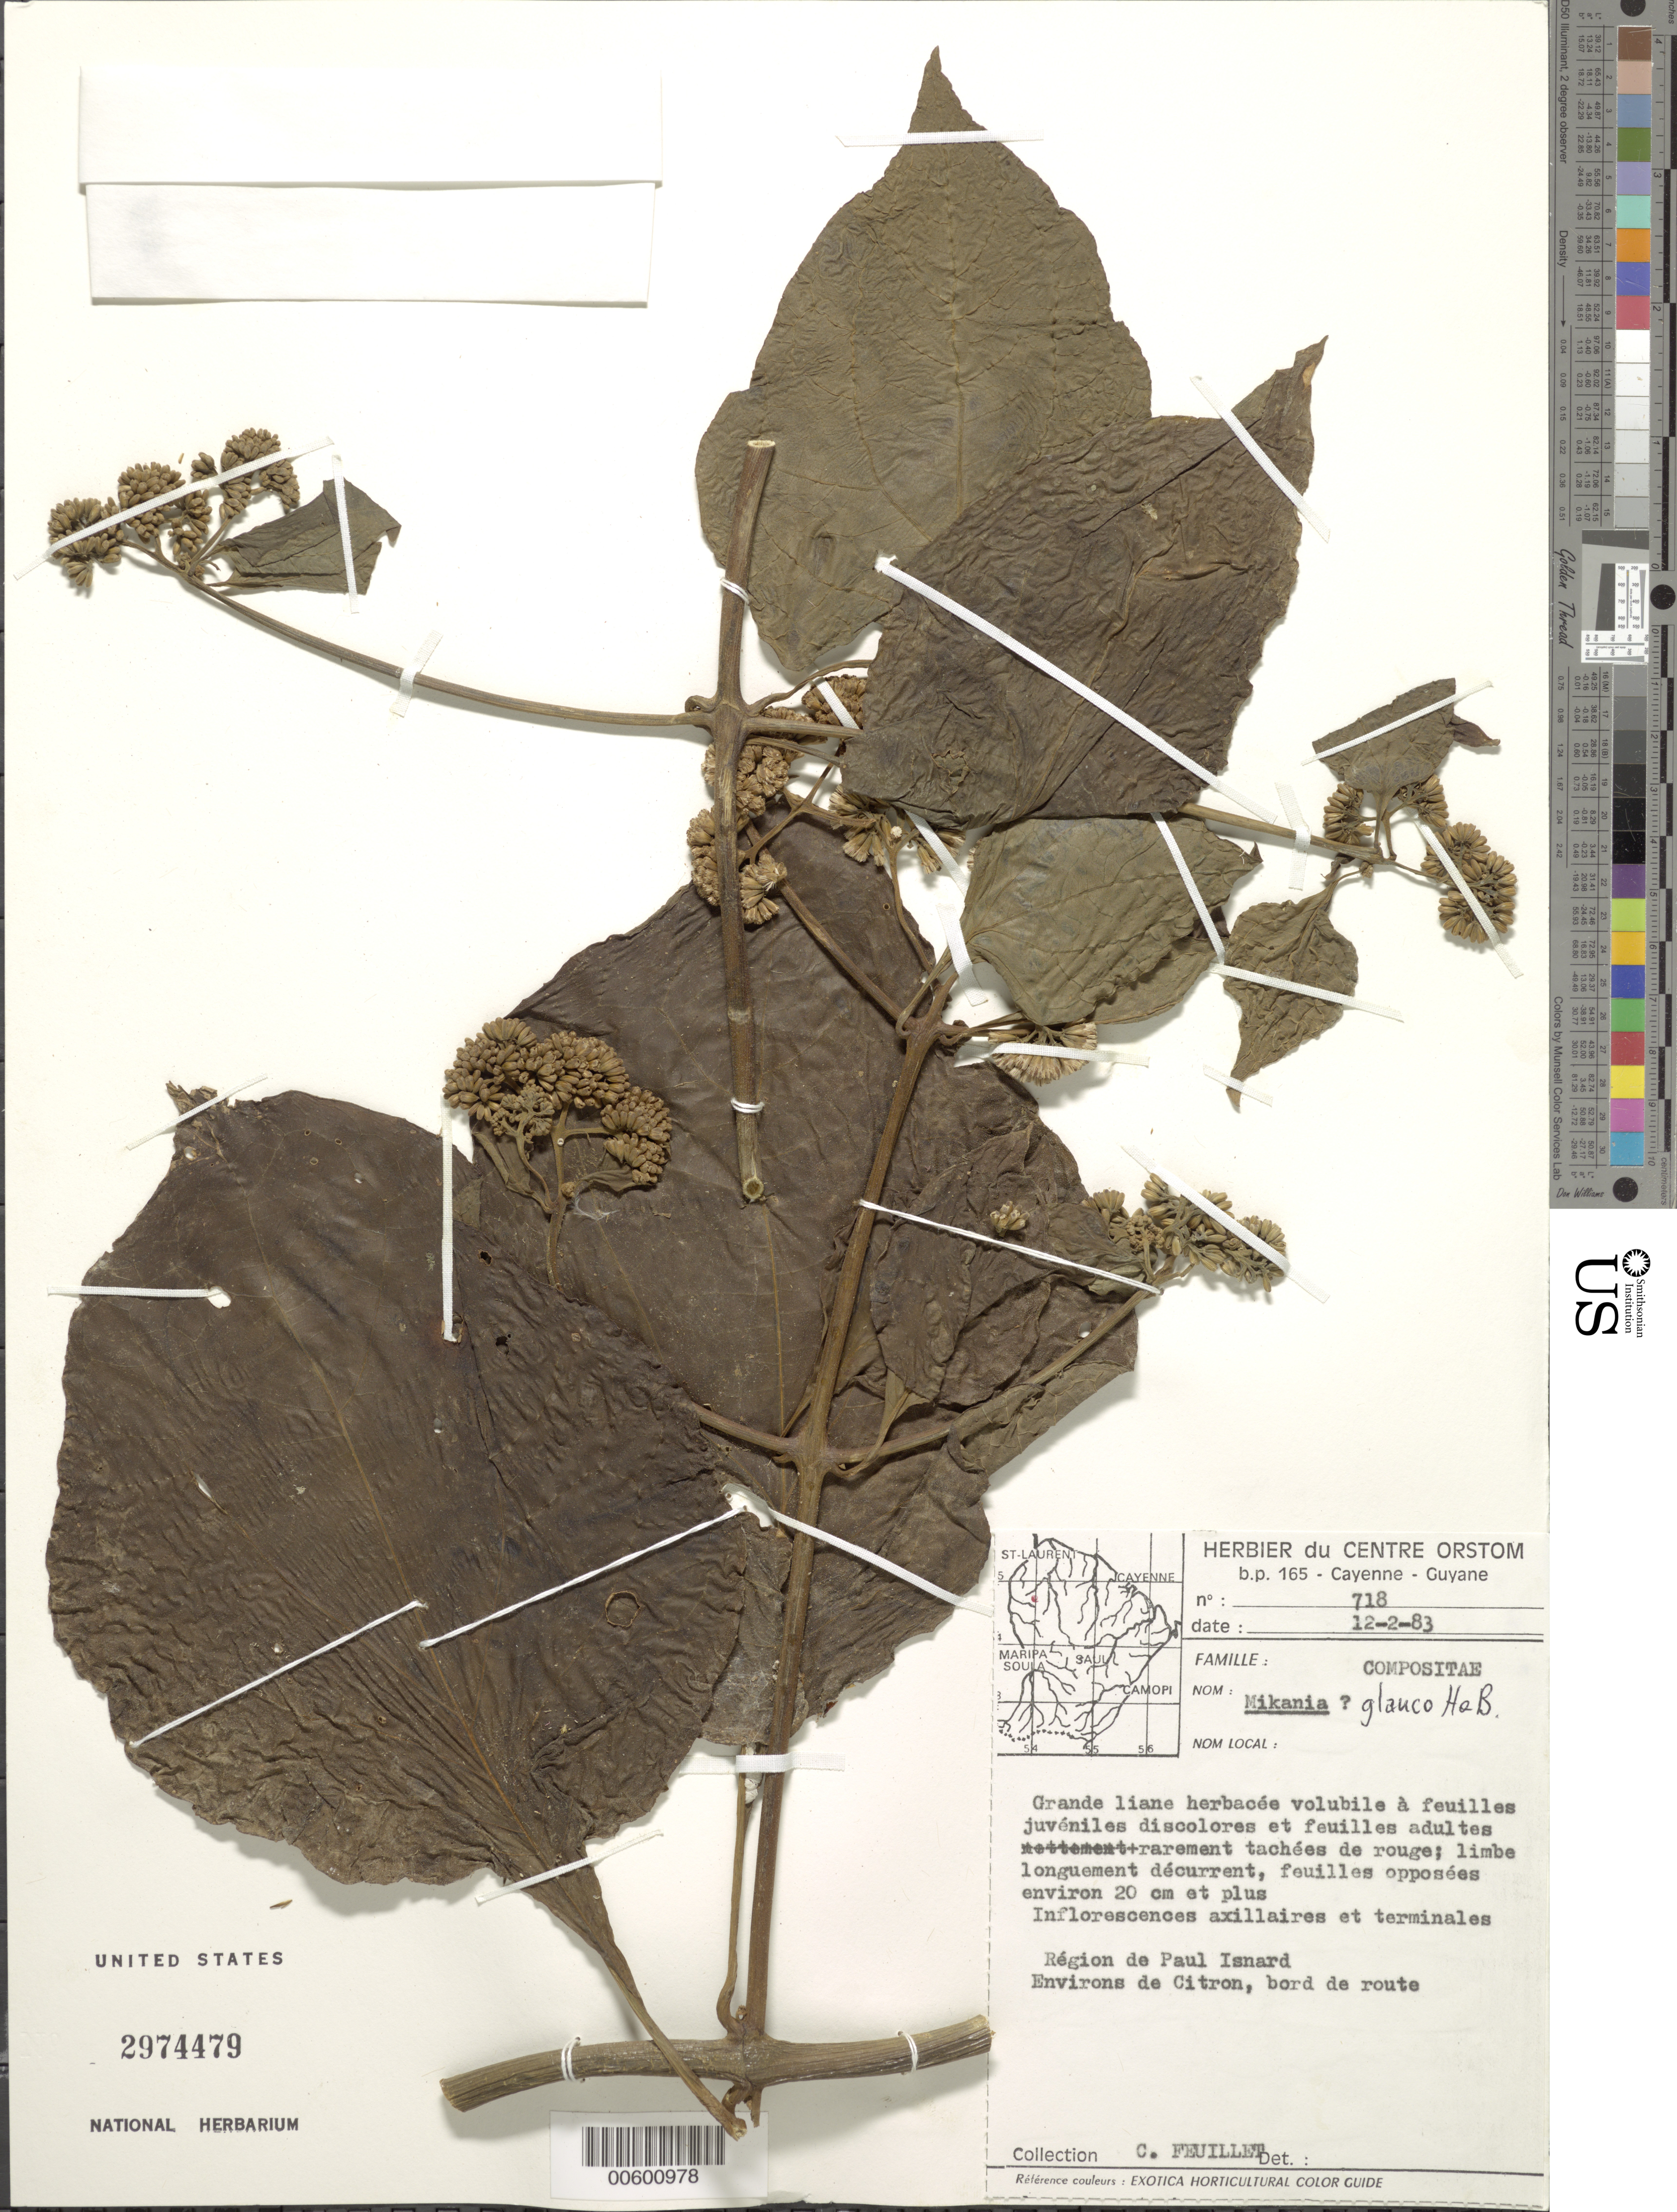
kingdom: Plantae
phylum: Tracheophyta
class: Magnoliopsida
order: Asterales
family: Asteraceae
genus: Mikania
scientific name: Mikania guaco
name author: Humb. & Bonpl.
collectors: C. Feuillet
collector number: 718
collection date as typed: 12-Feb-83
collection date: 1983-02-12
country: French Guiana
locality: Région de Paul Isnard, environs de Citron, Mana Basin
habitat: Borde de route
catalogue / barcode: US 2974479